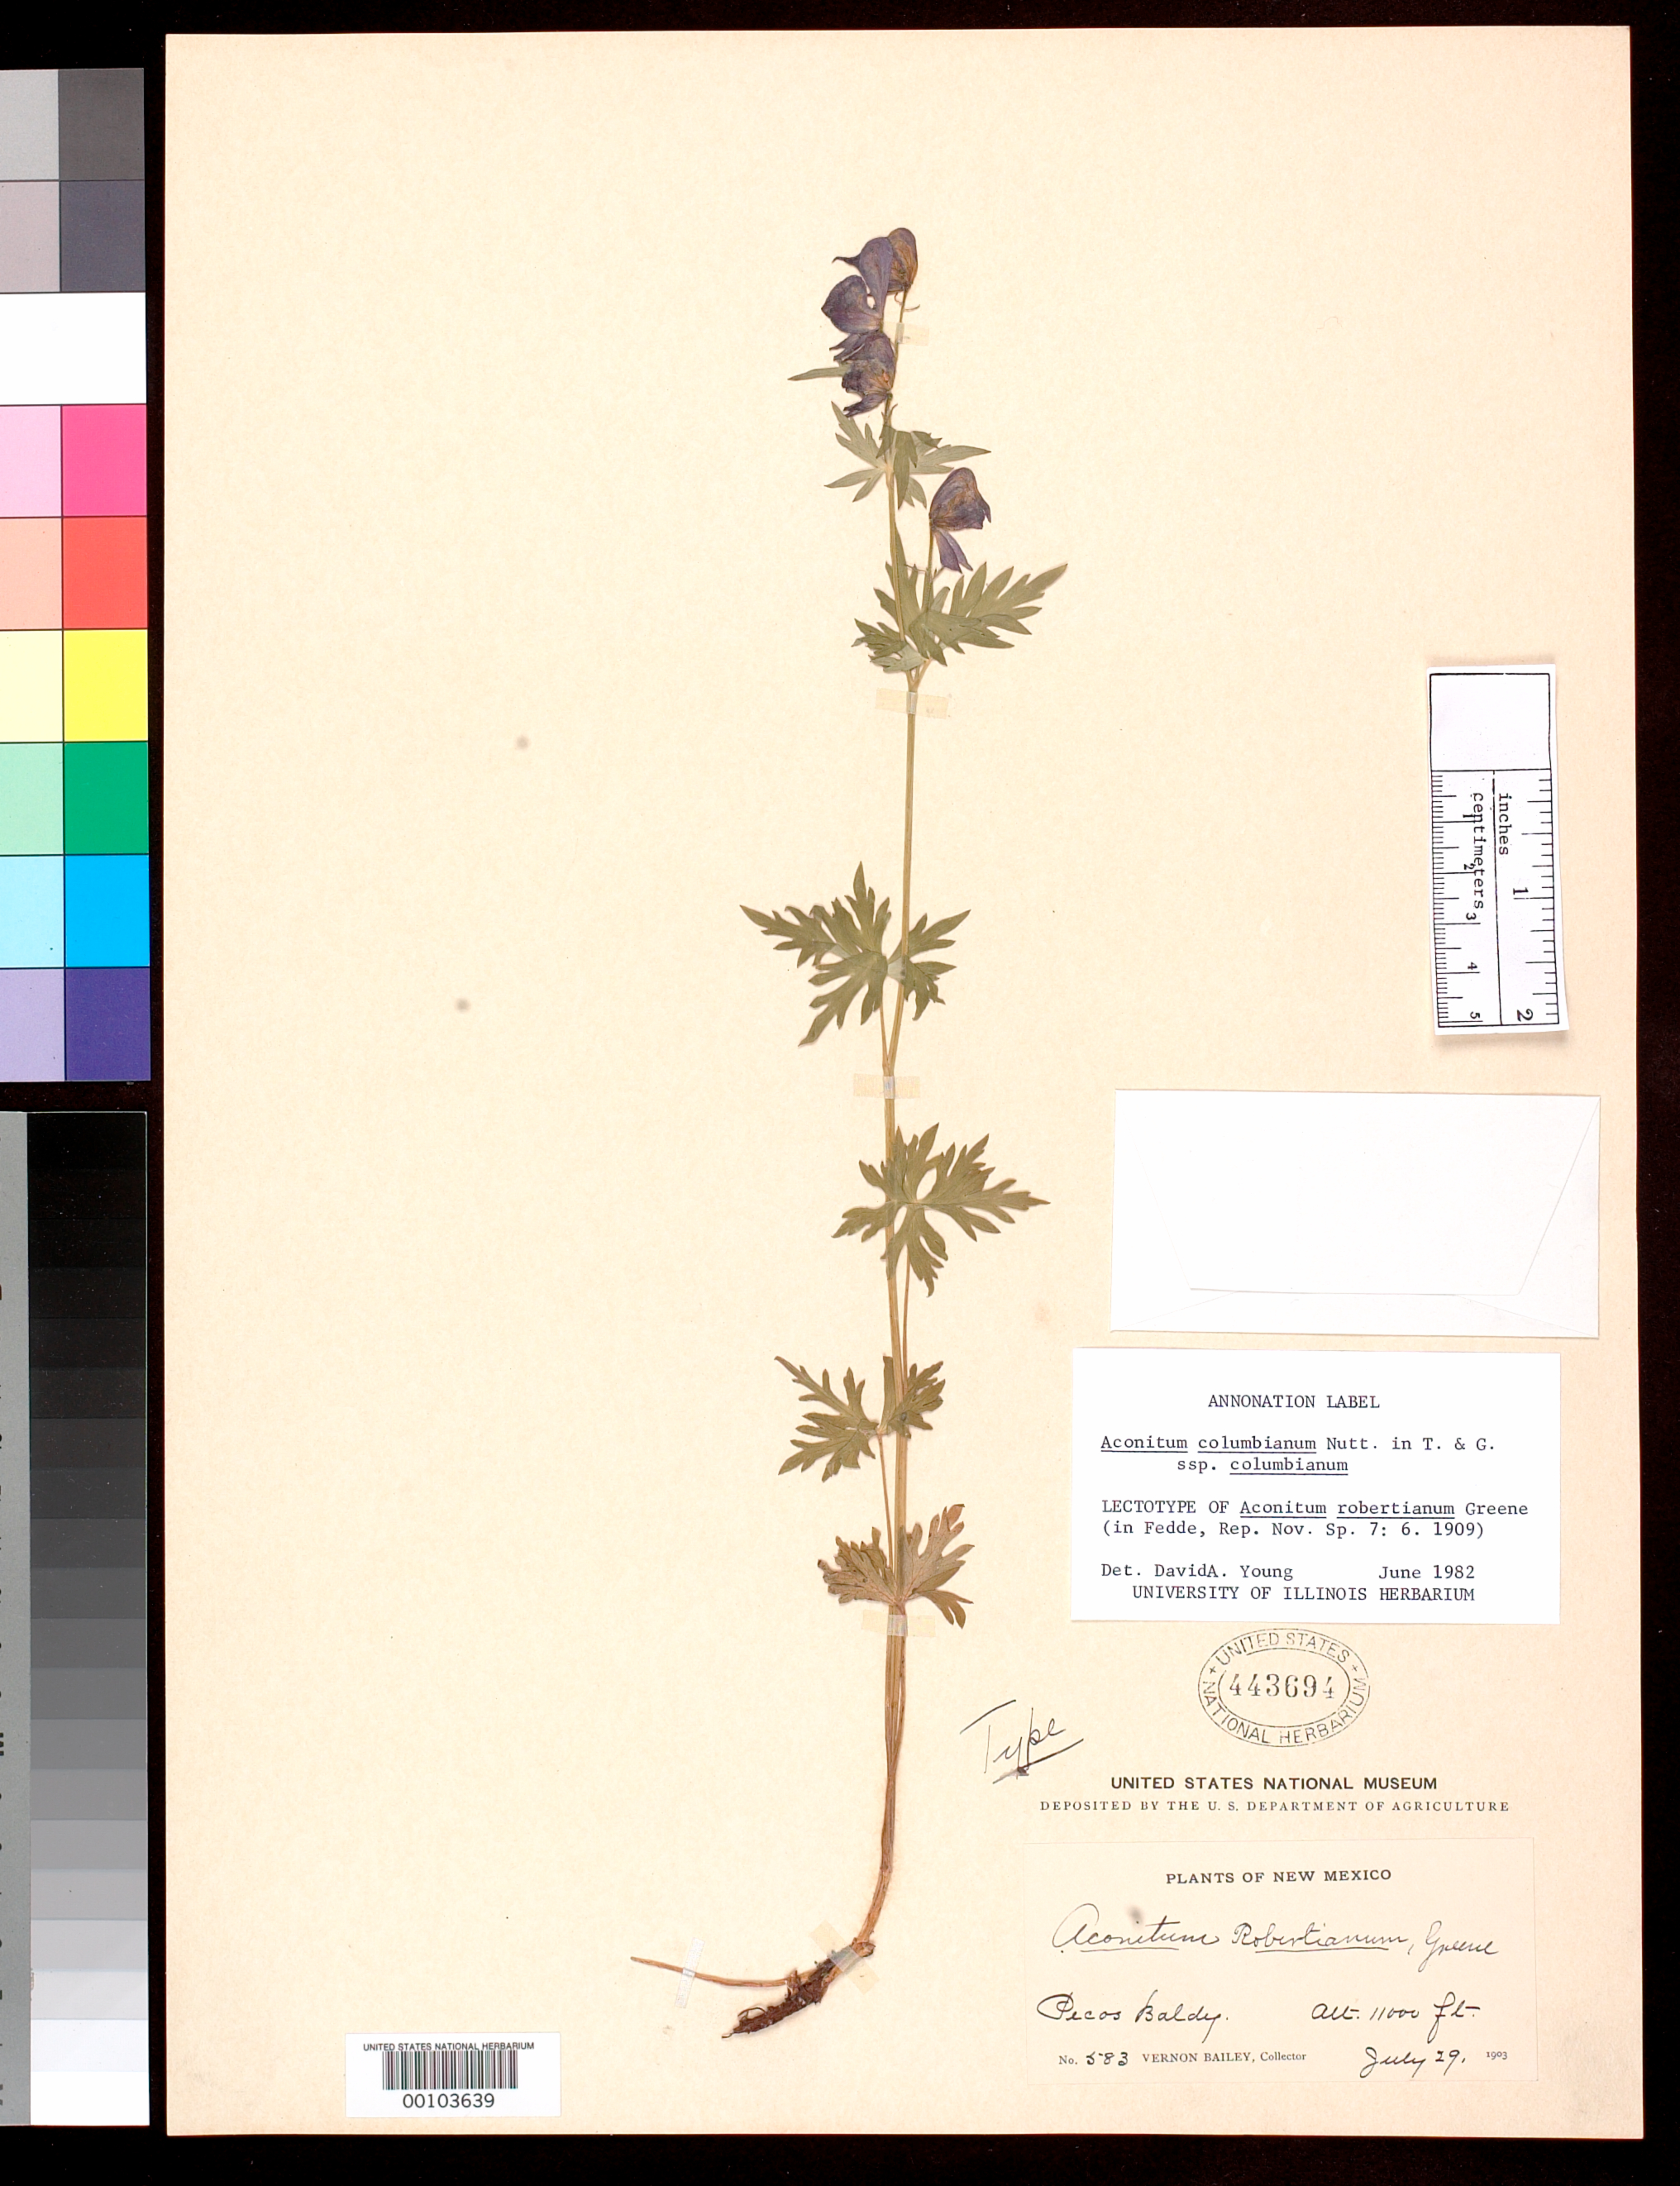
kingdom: Plantae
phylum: Tracheophyta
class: Magnoliopsida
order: Ranunculales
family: Ranunculaceae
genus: Aconitum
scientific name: Aconitum robertianum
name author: Greene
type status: Isotype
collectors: V. O. Bailey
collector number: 583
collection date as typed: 29 Jul 1903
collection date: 1903-07-29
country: United States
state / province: New Mexico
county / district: Santa Fe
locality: Baldy Peak.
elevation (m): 335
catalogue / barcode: US 443694